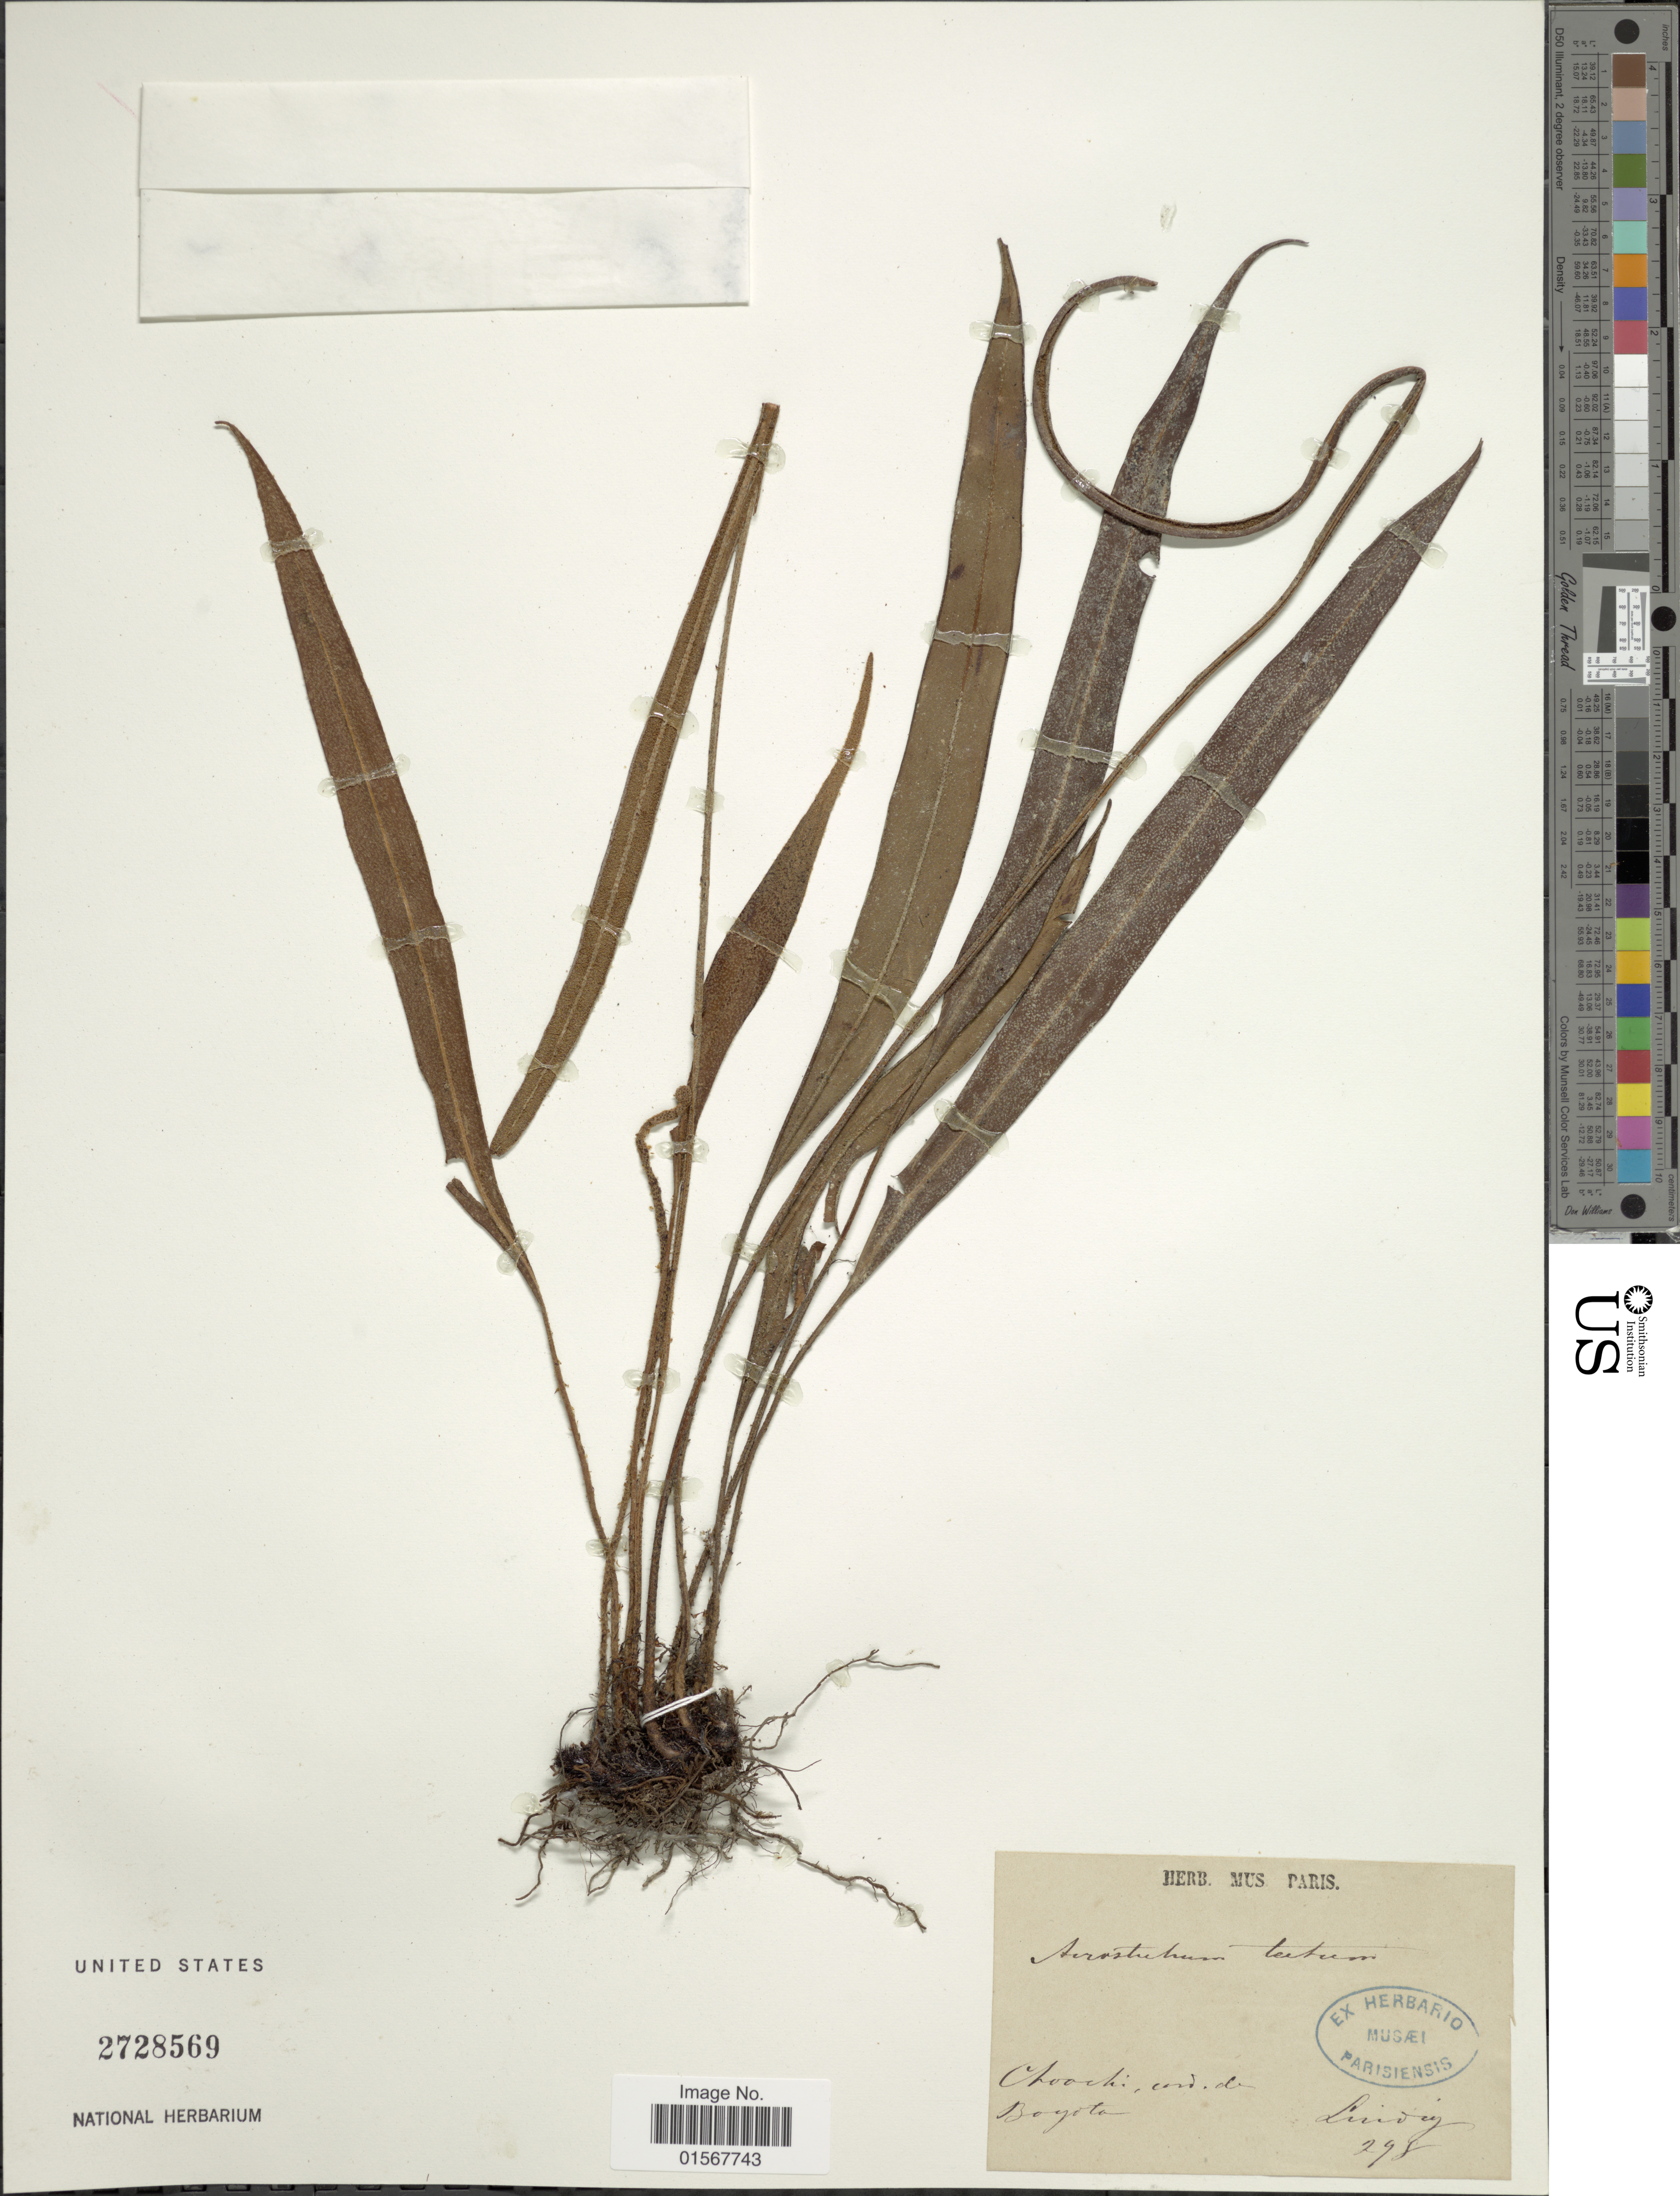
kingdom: Plantae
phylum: Tracheophyta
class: Polypodiopsida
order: Polypodiales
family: Dryopteridaceae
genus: Elaphoglossum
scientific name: Elaphoglossum tectum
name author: (Humb. & Bonpl.) Moore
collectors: Ludwig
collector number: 298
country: Colombia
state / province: Bogota D.C.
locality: Choachi, cord. de Bogota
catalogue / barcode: US 2728569